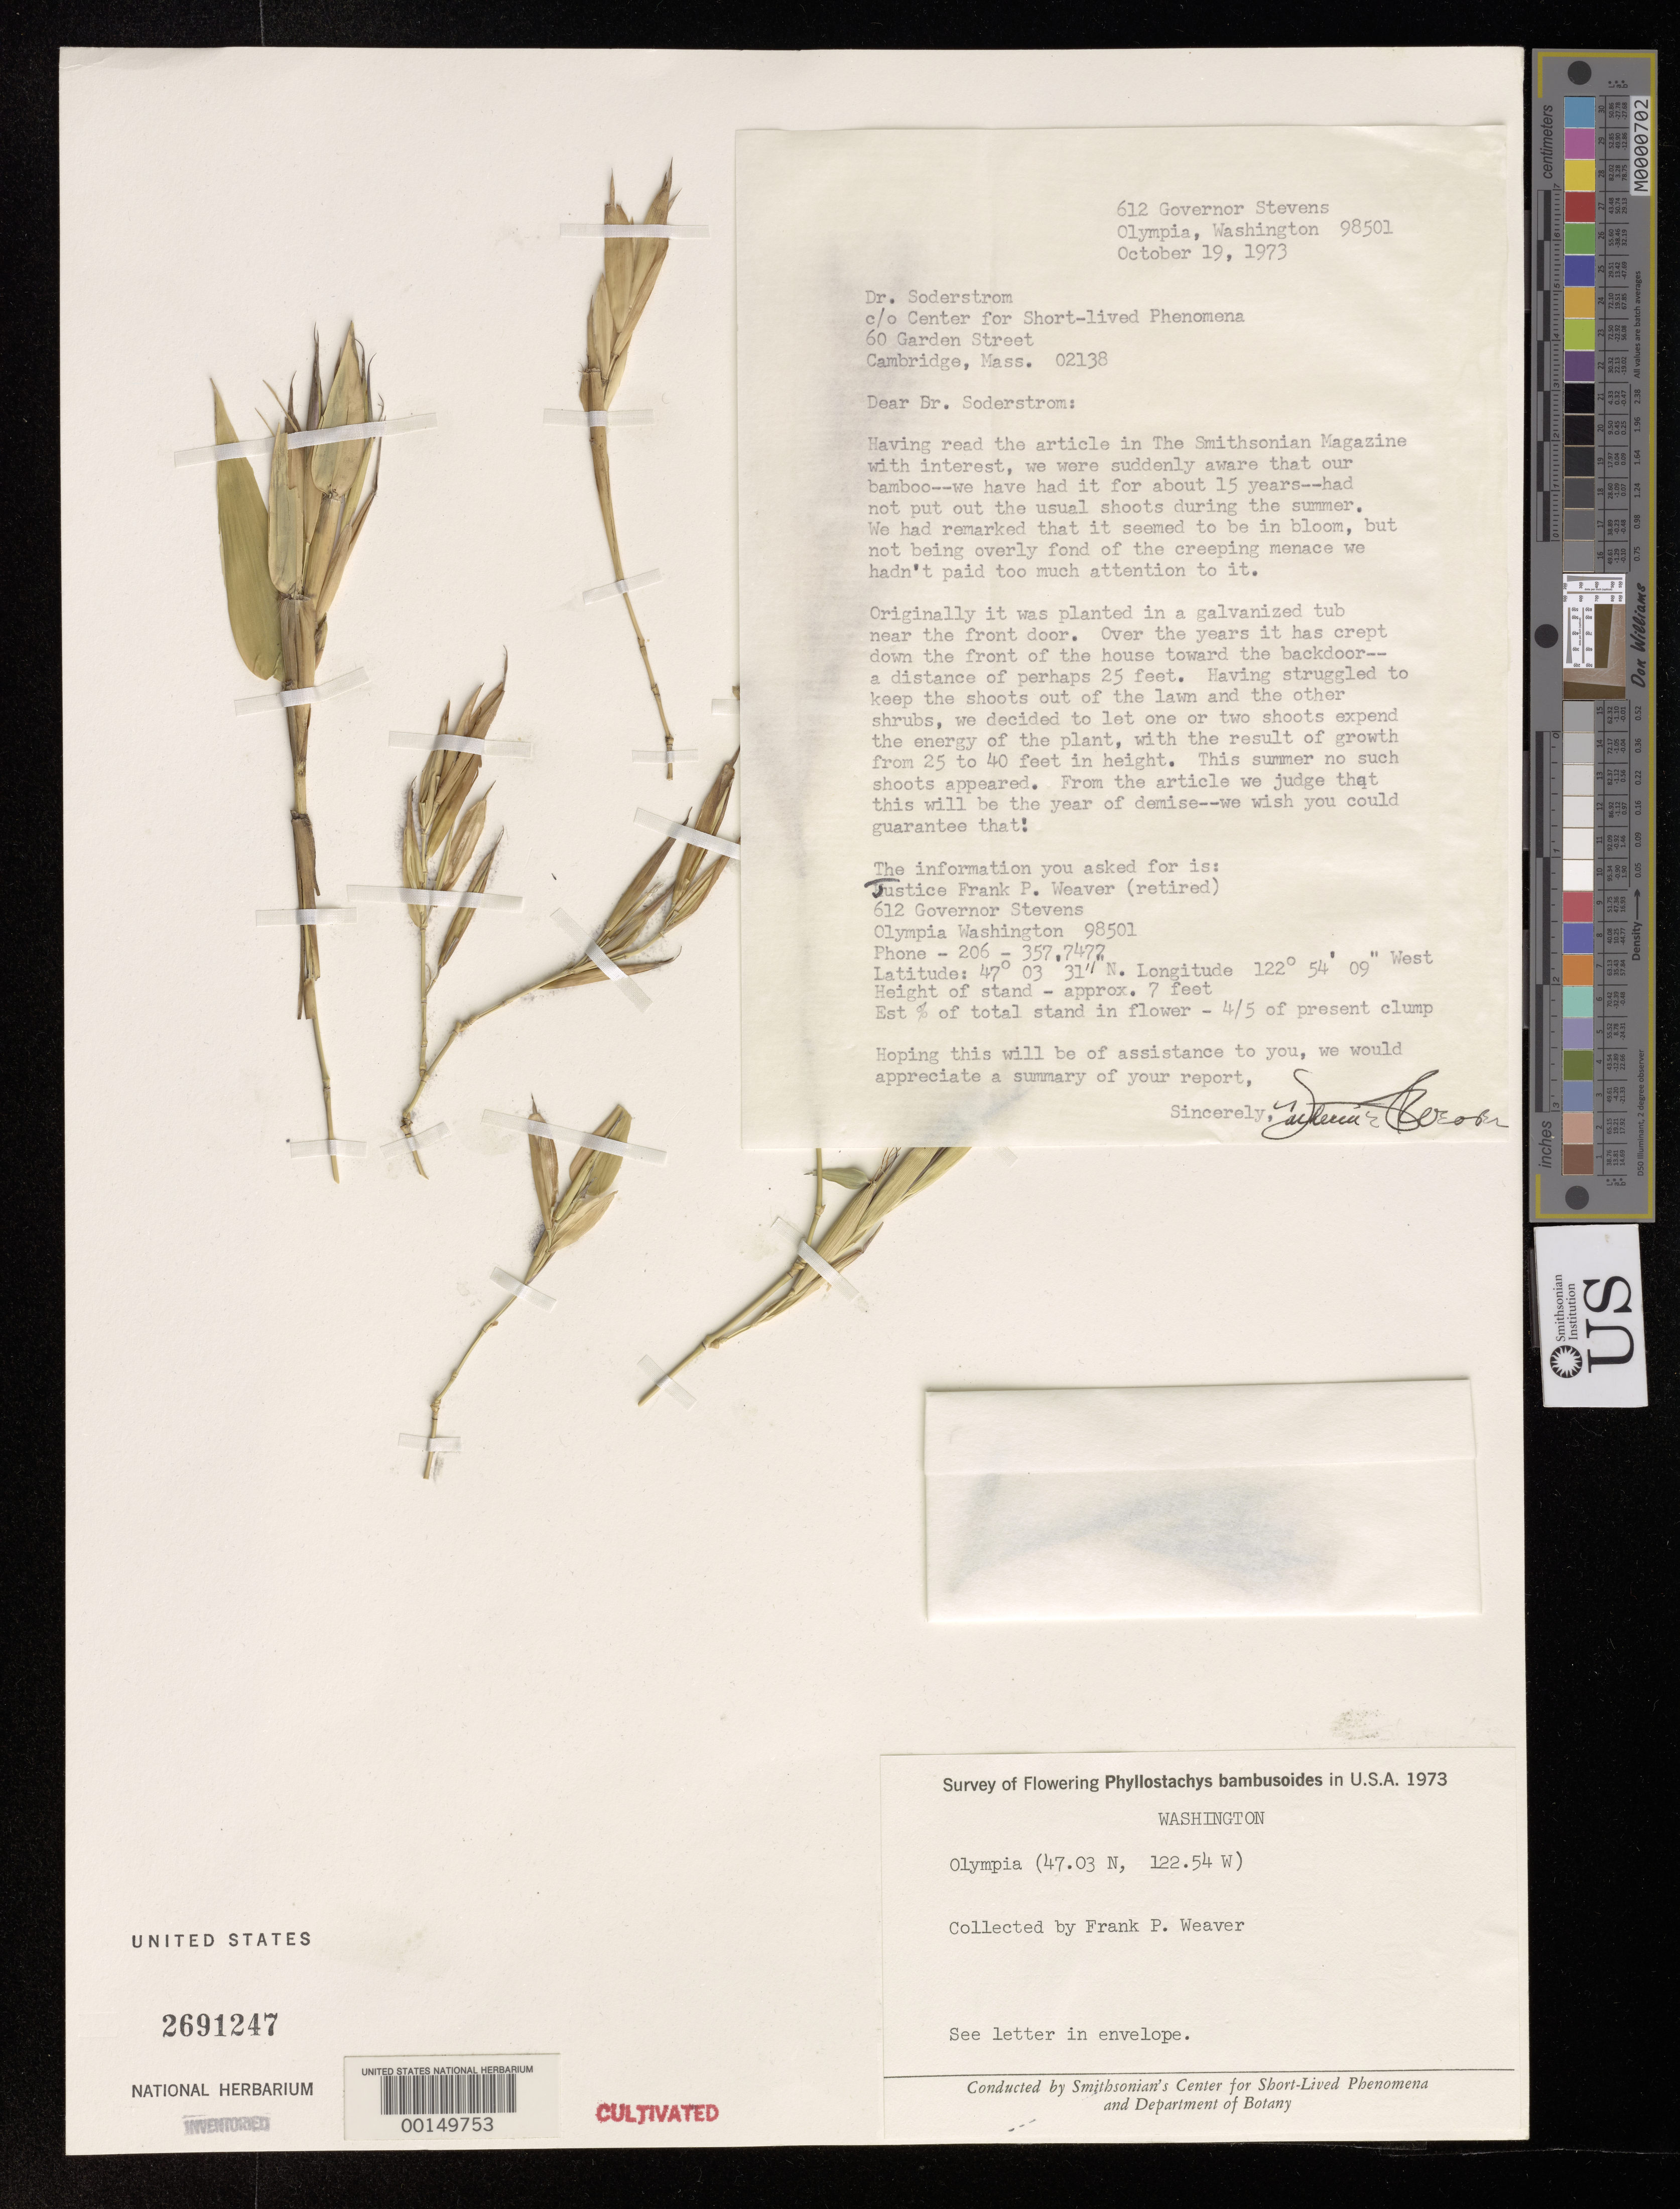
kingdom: Plantae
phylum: Tracheophyta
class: Liliopsida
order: Poales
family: Poaceae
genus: Phyllostachys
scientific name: Phyllostachys bambusoides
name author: Siebold & Zucc.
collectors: F. Weaver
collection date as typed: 19 Oct 1973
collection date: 1973-10-19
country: United States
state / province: Washington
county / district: Thurston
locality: Olympia, 612 Governor Stevens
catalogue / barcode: US 2691247